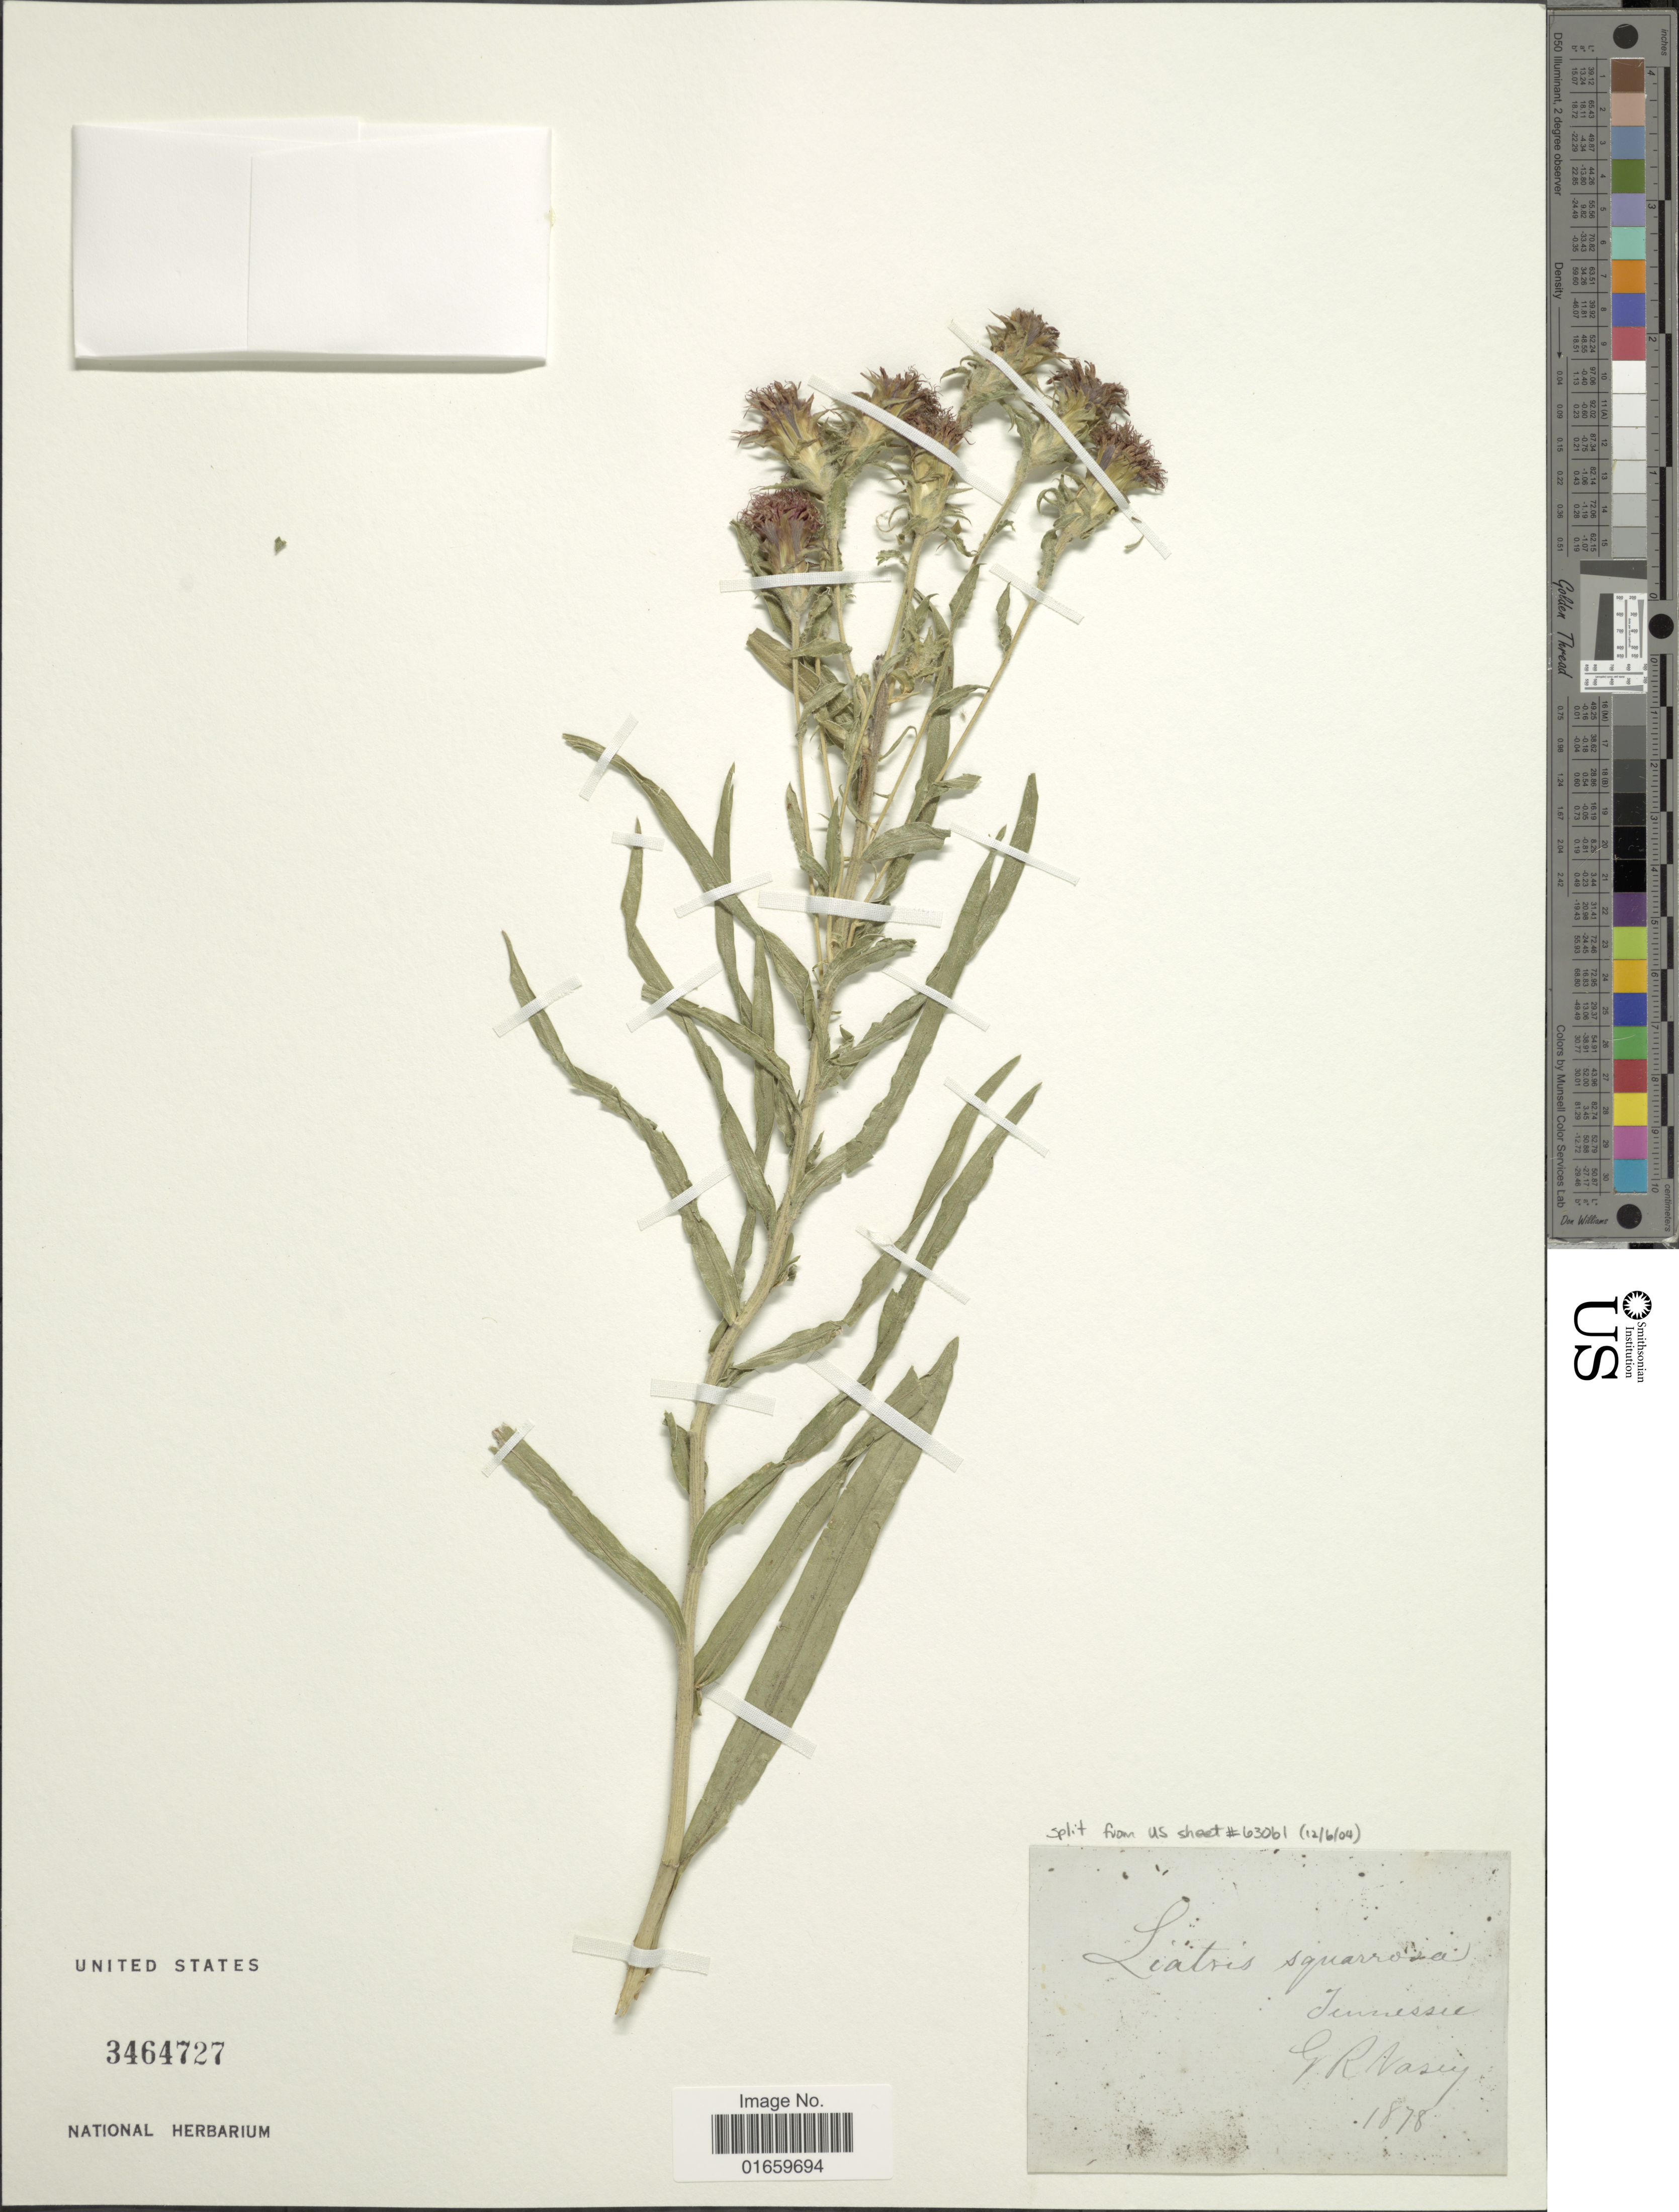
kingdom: Plantae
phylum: Tracheophyta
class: Magnoliopsida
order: Asterales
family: Asteraceae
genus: Liatris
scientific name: Liatris squarrosa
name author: (L.) Michx.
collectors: G. R. Vasey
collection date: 1878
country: United States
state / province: Tennessee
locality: Tennessee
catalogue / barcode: US 3464727